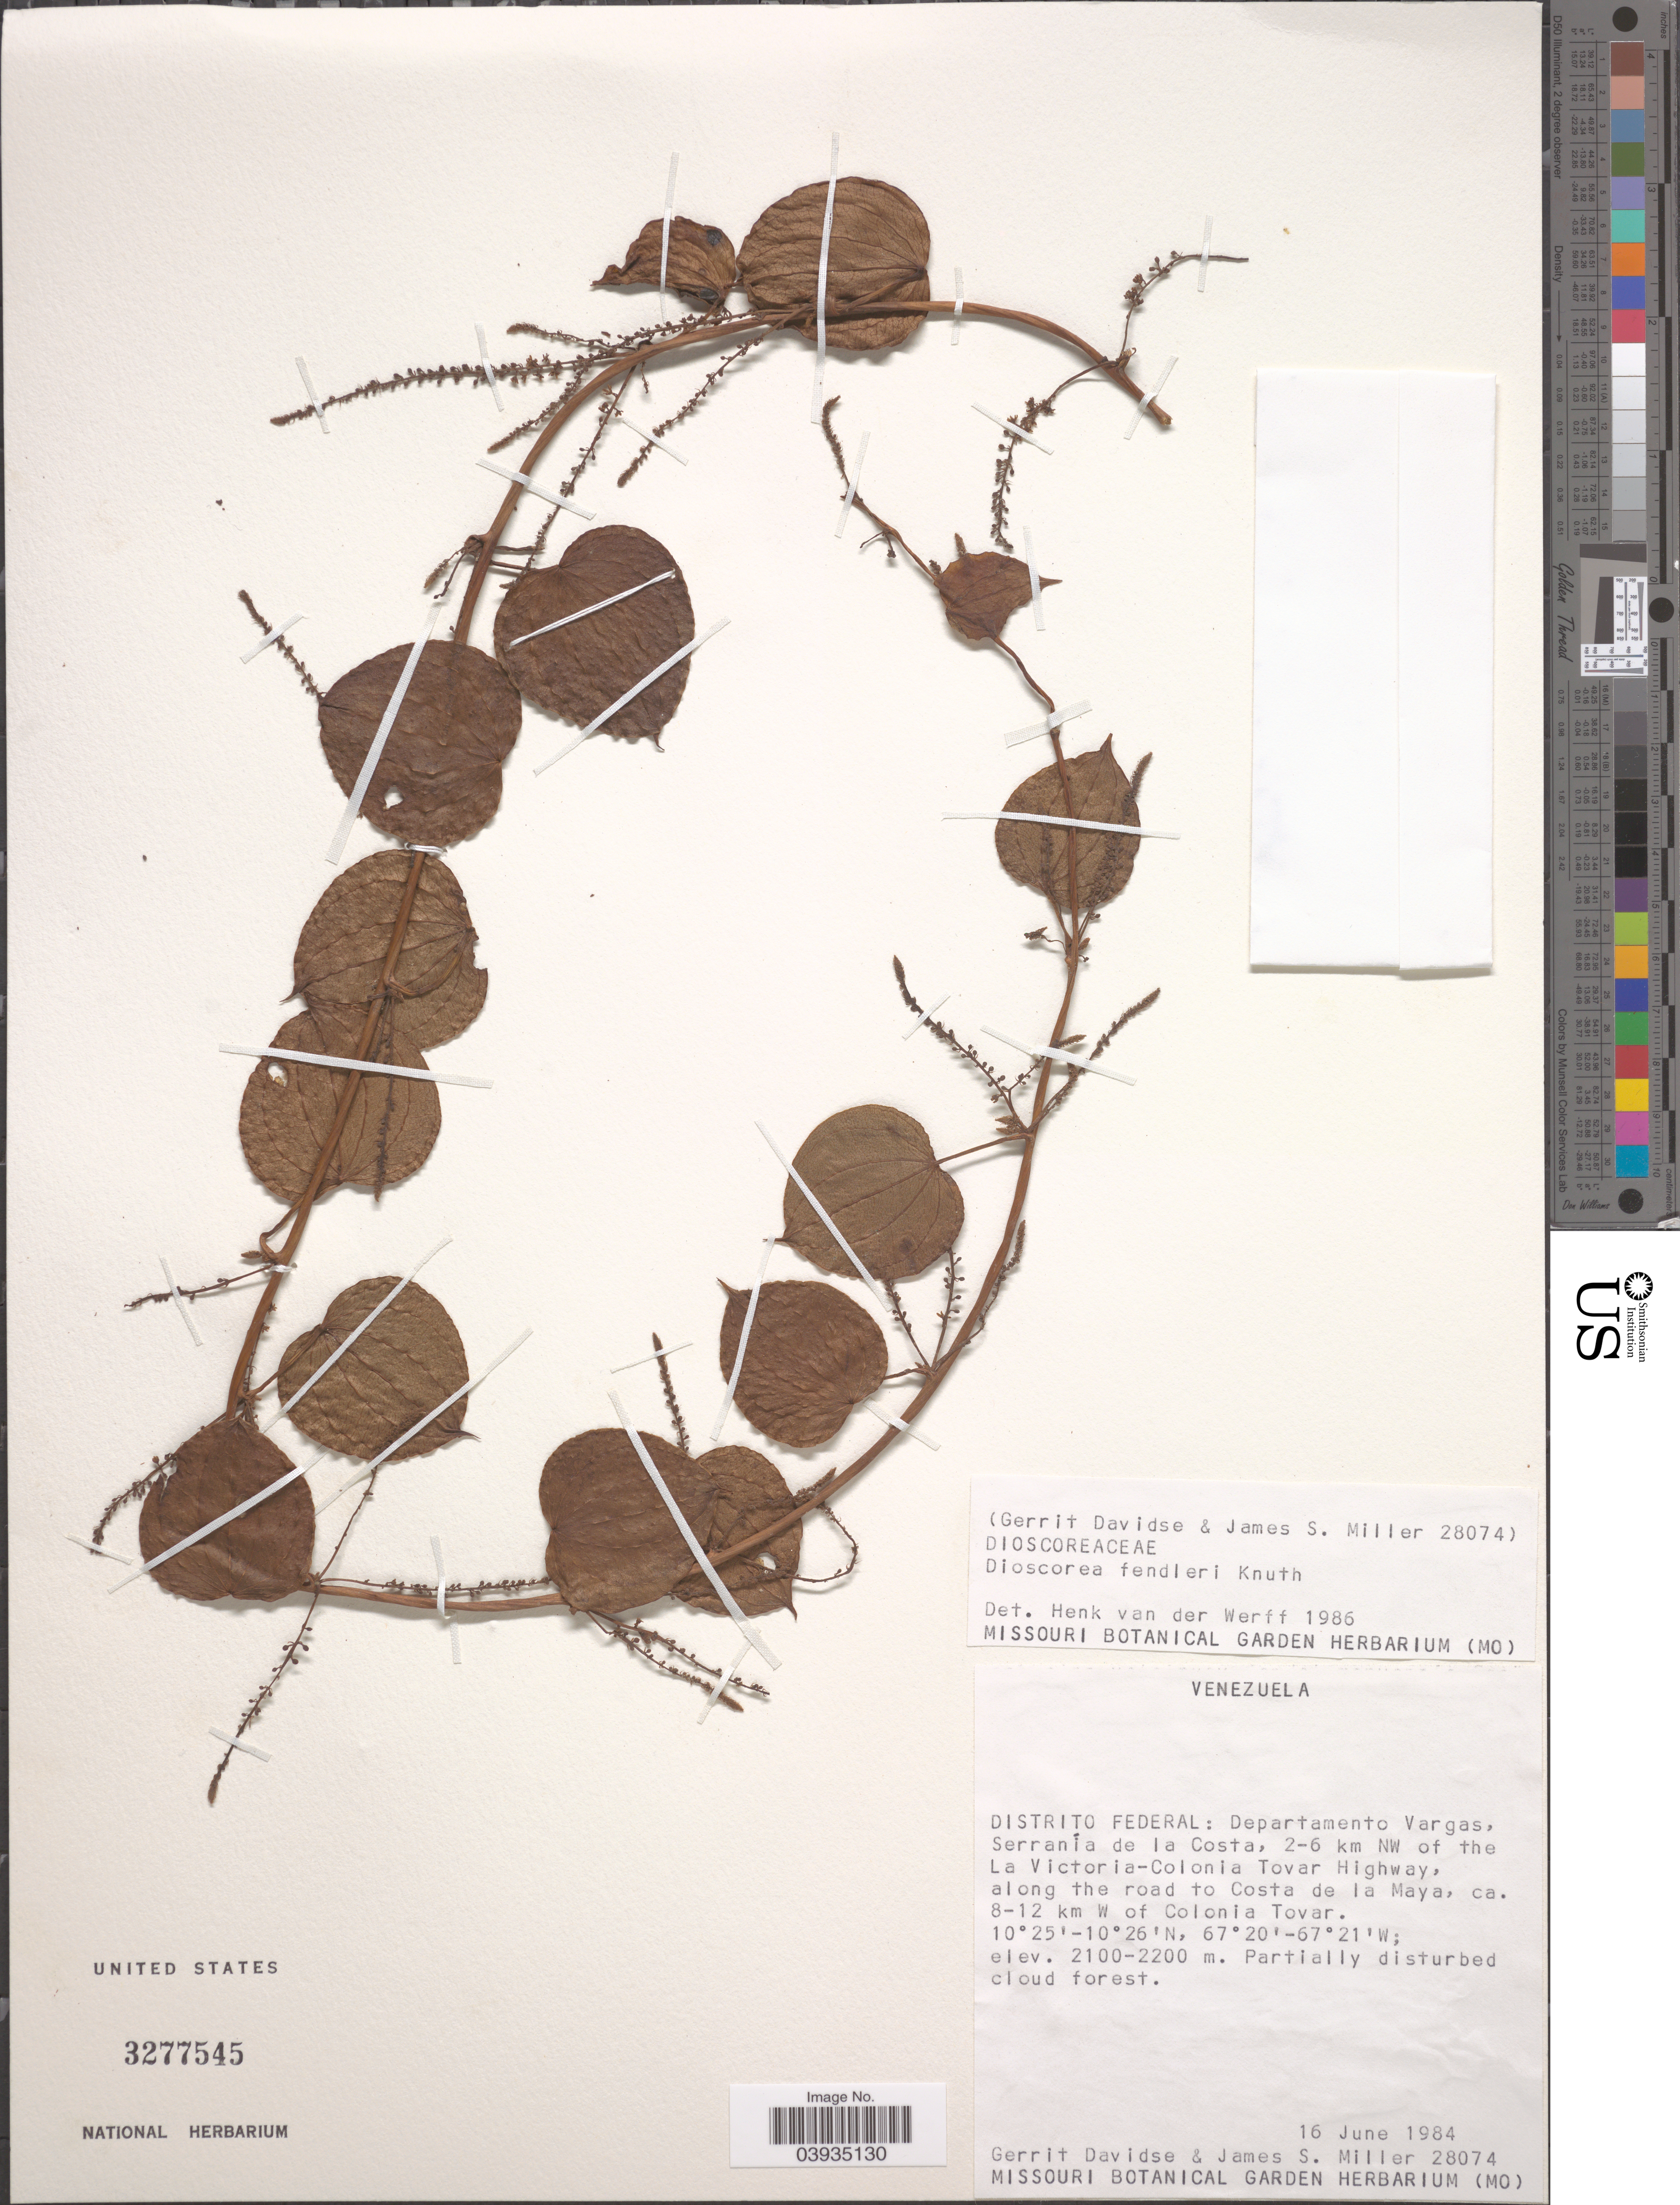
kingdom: Plantae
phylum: Tracheophyta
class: Liliopsida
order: Dioscoreales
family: Dioscoreaceae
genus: Dioscorea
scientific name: Dioscorea fendleri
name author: R. Knuth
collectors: G. Davidse & J. S. Miller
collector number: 28074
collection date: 1984-06-16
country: Venezuela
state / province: Vargas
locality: Distrito Federal: Departamento Vargas, Serranía de la Costa, 2-6 km NW of the La Victoria-Colonia Tovar Highway, along the road to Costa de la Maya, ca. 8-12 km W of Colonia Tovar.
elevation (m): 2100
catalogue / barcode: US 3277545